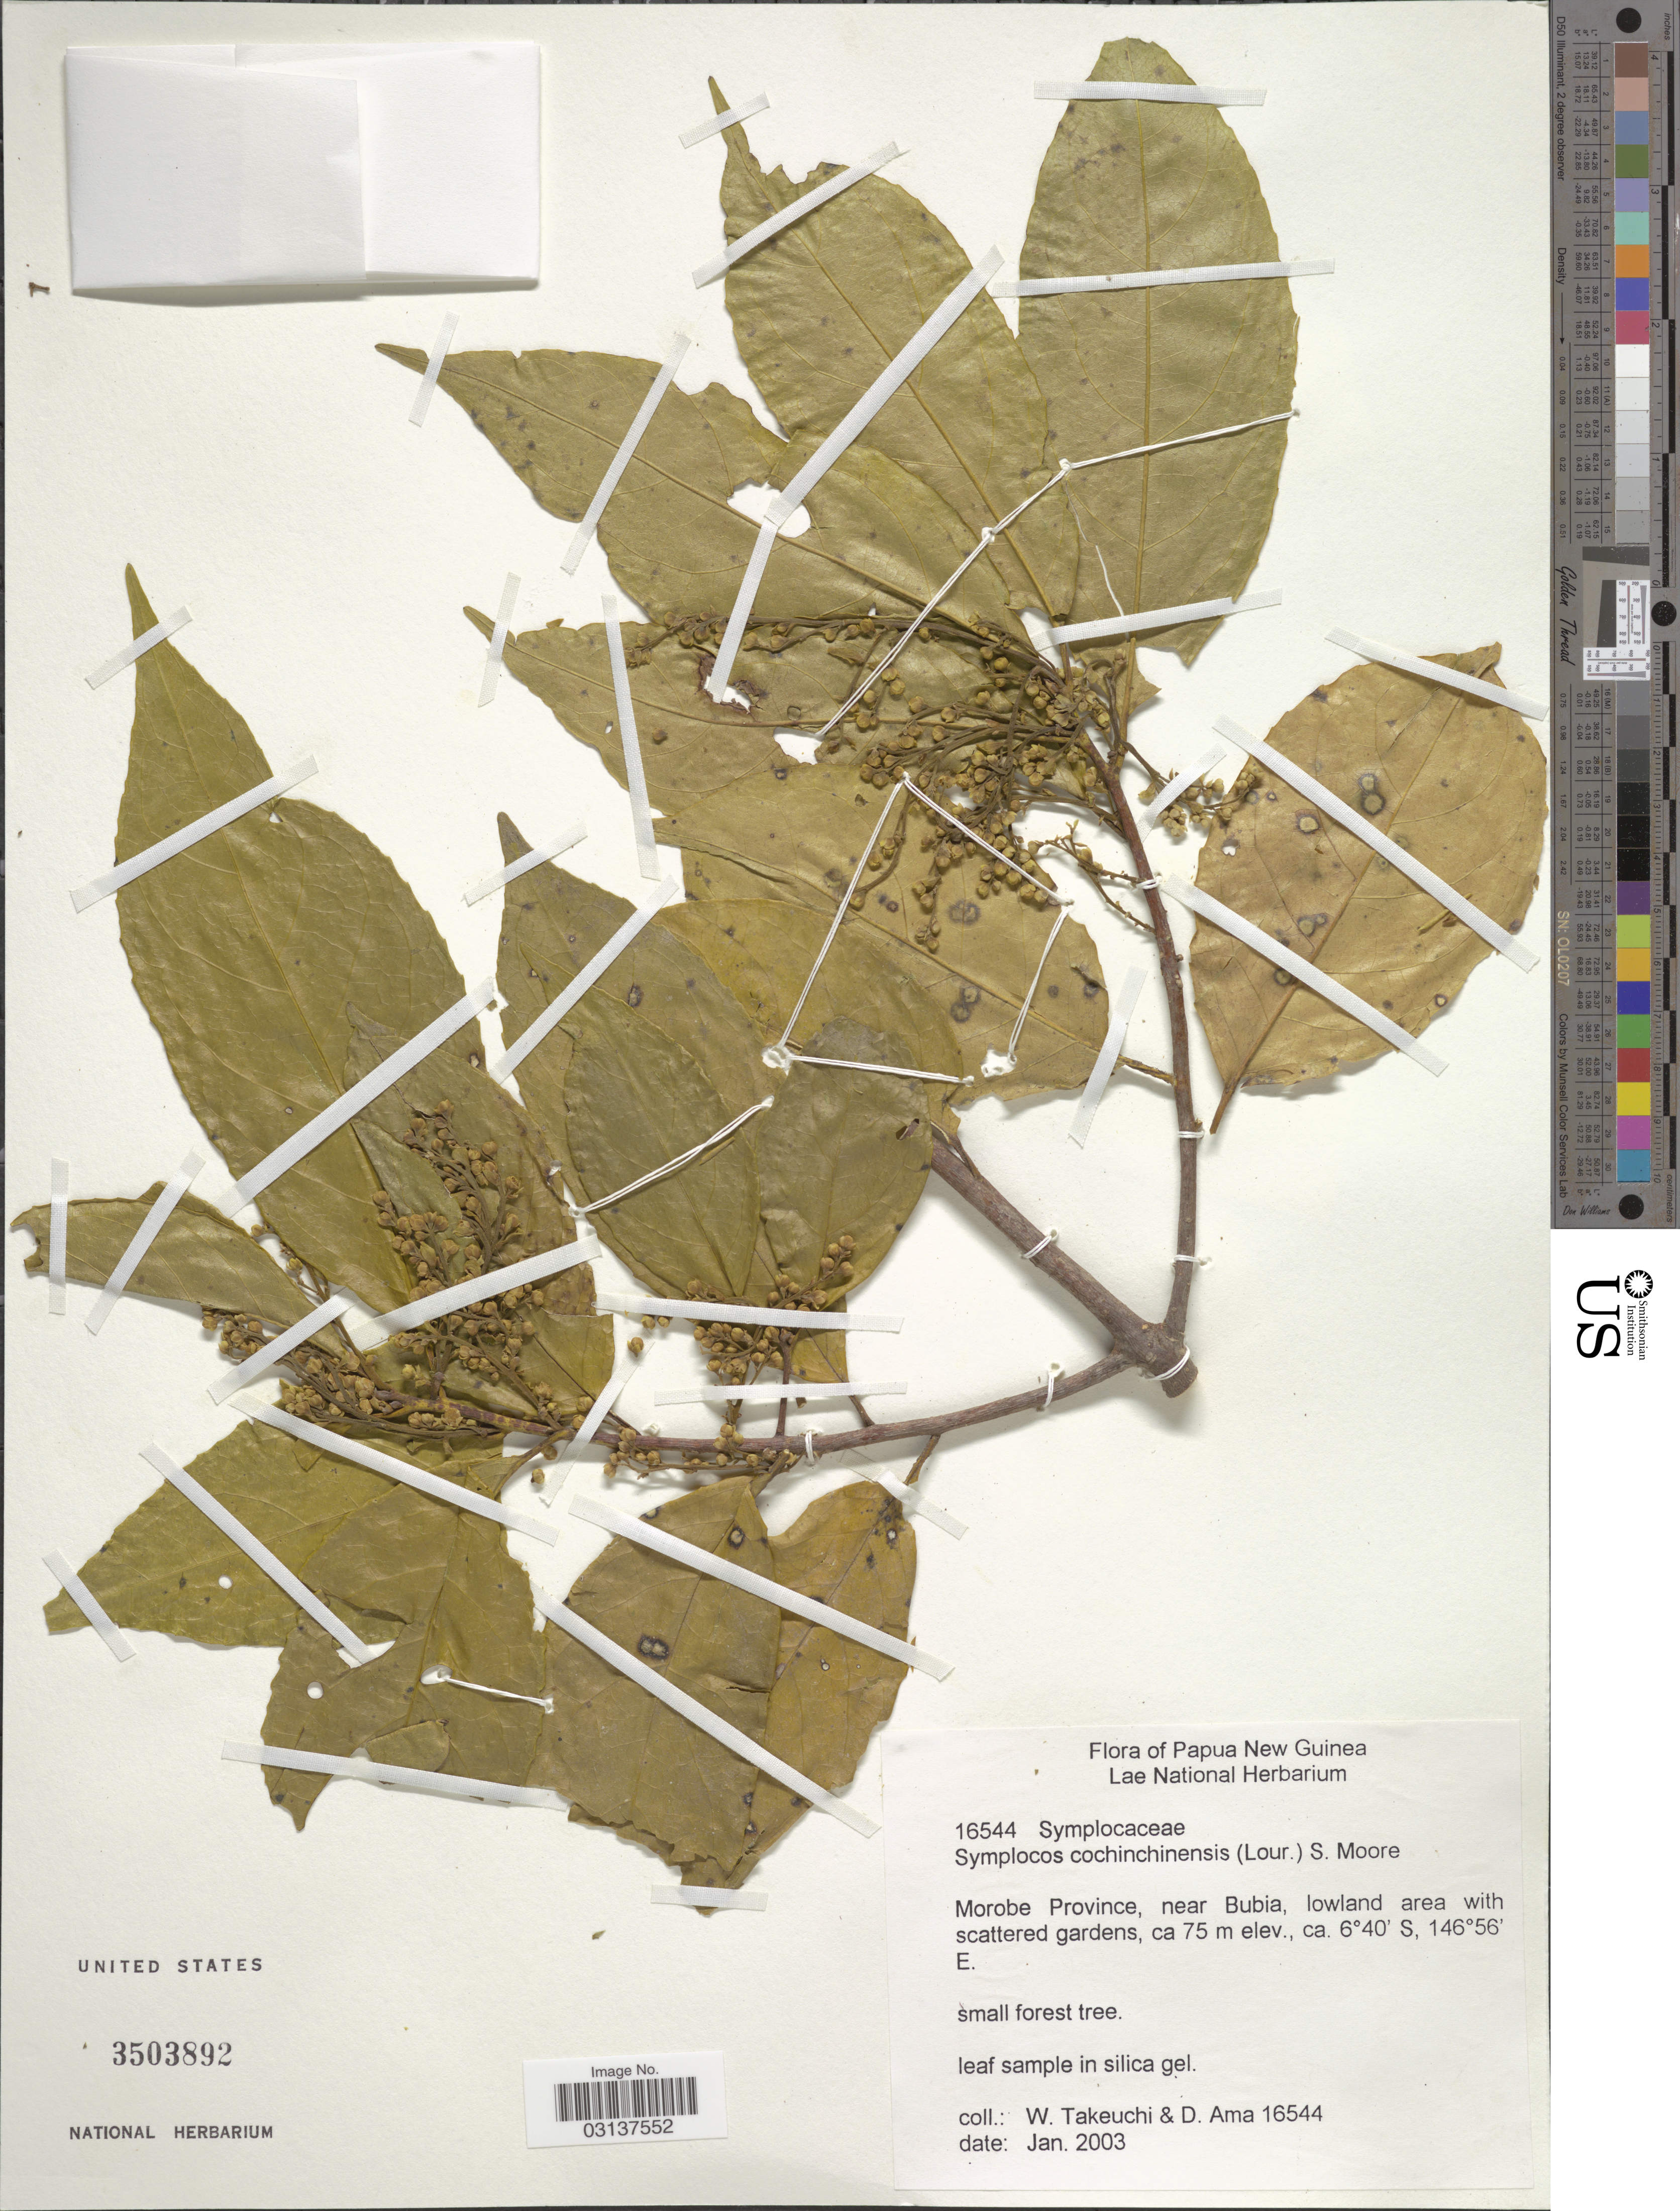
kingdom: Plantae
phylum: Tracheophyta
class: Magnoliopsida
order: Ericales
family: Symplocaceae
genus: Symplocos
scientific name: Symplocos cochinchinensis var. leptophylla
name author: (Brand) Noot.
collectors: W. Takeuchi & D. Ama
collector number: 16544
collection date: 2003-01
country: Papua New Guinea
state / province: Morobe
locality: Near Bubia.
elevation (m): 75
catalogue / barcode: US 3503892